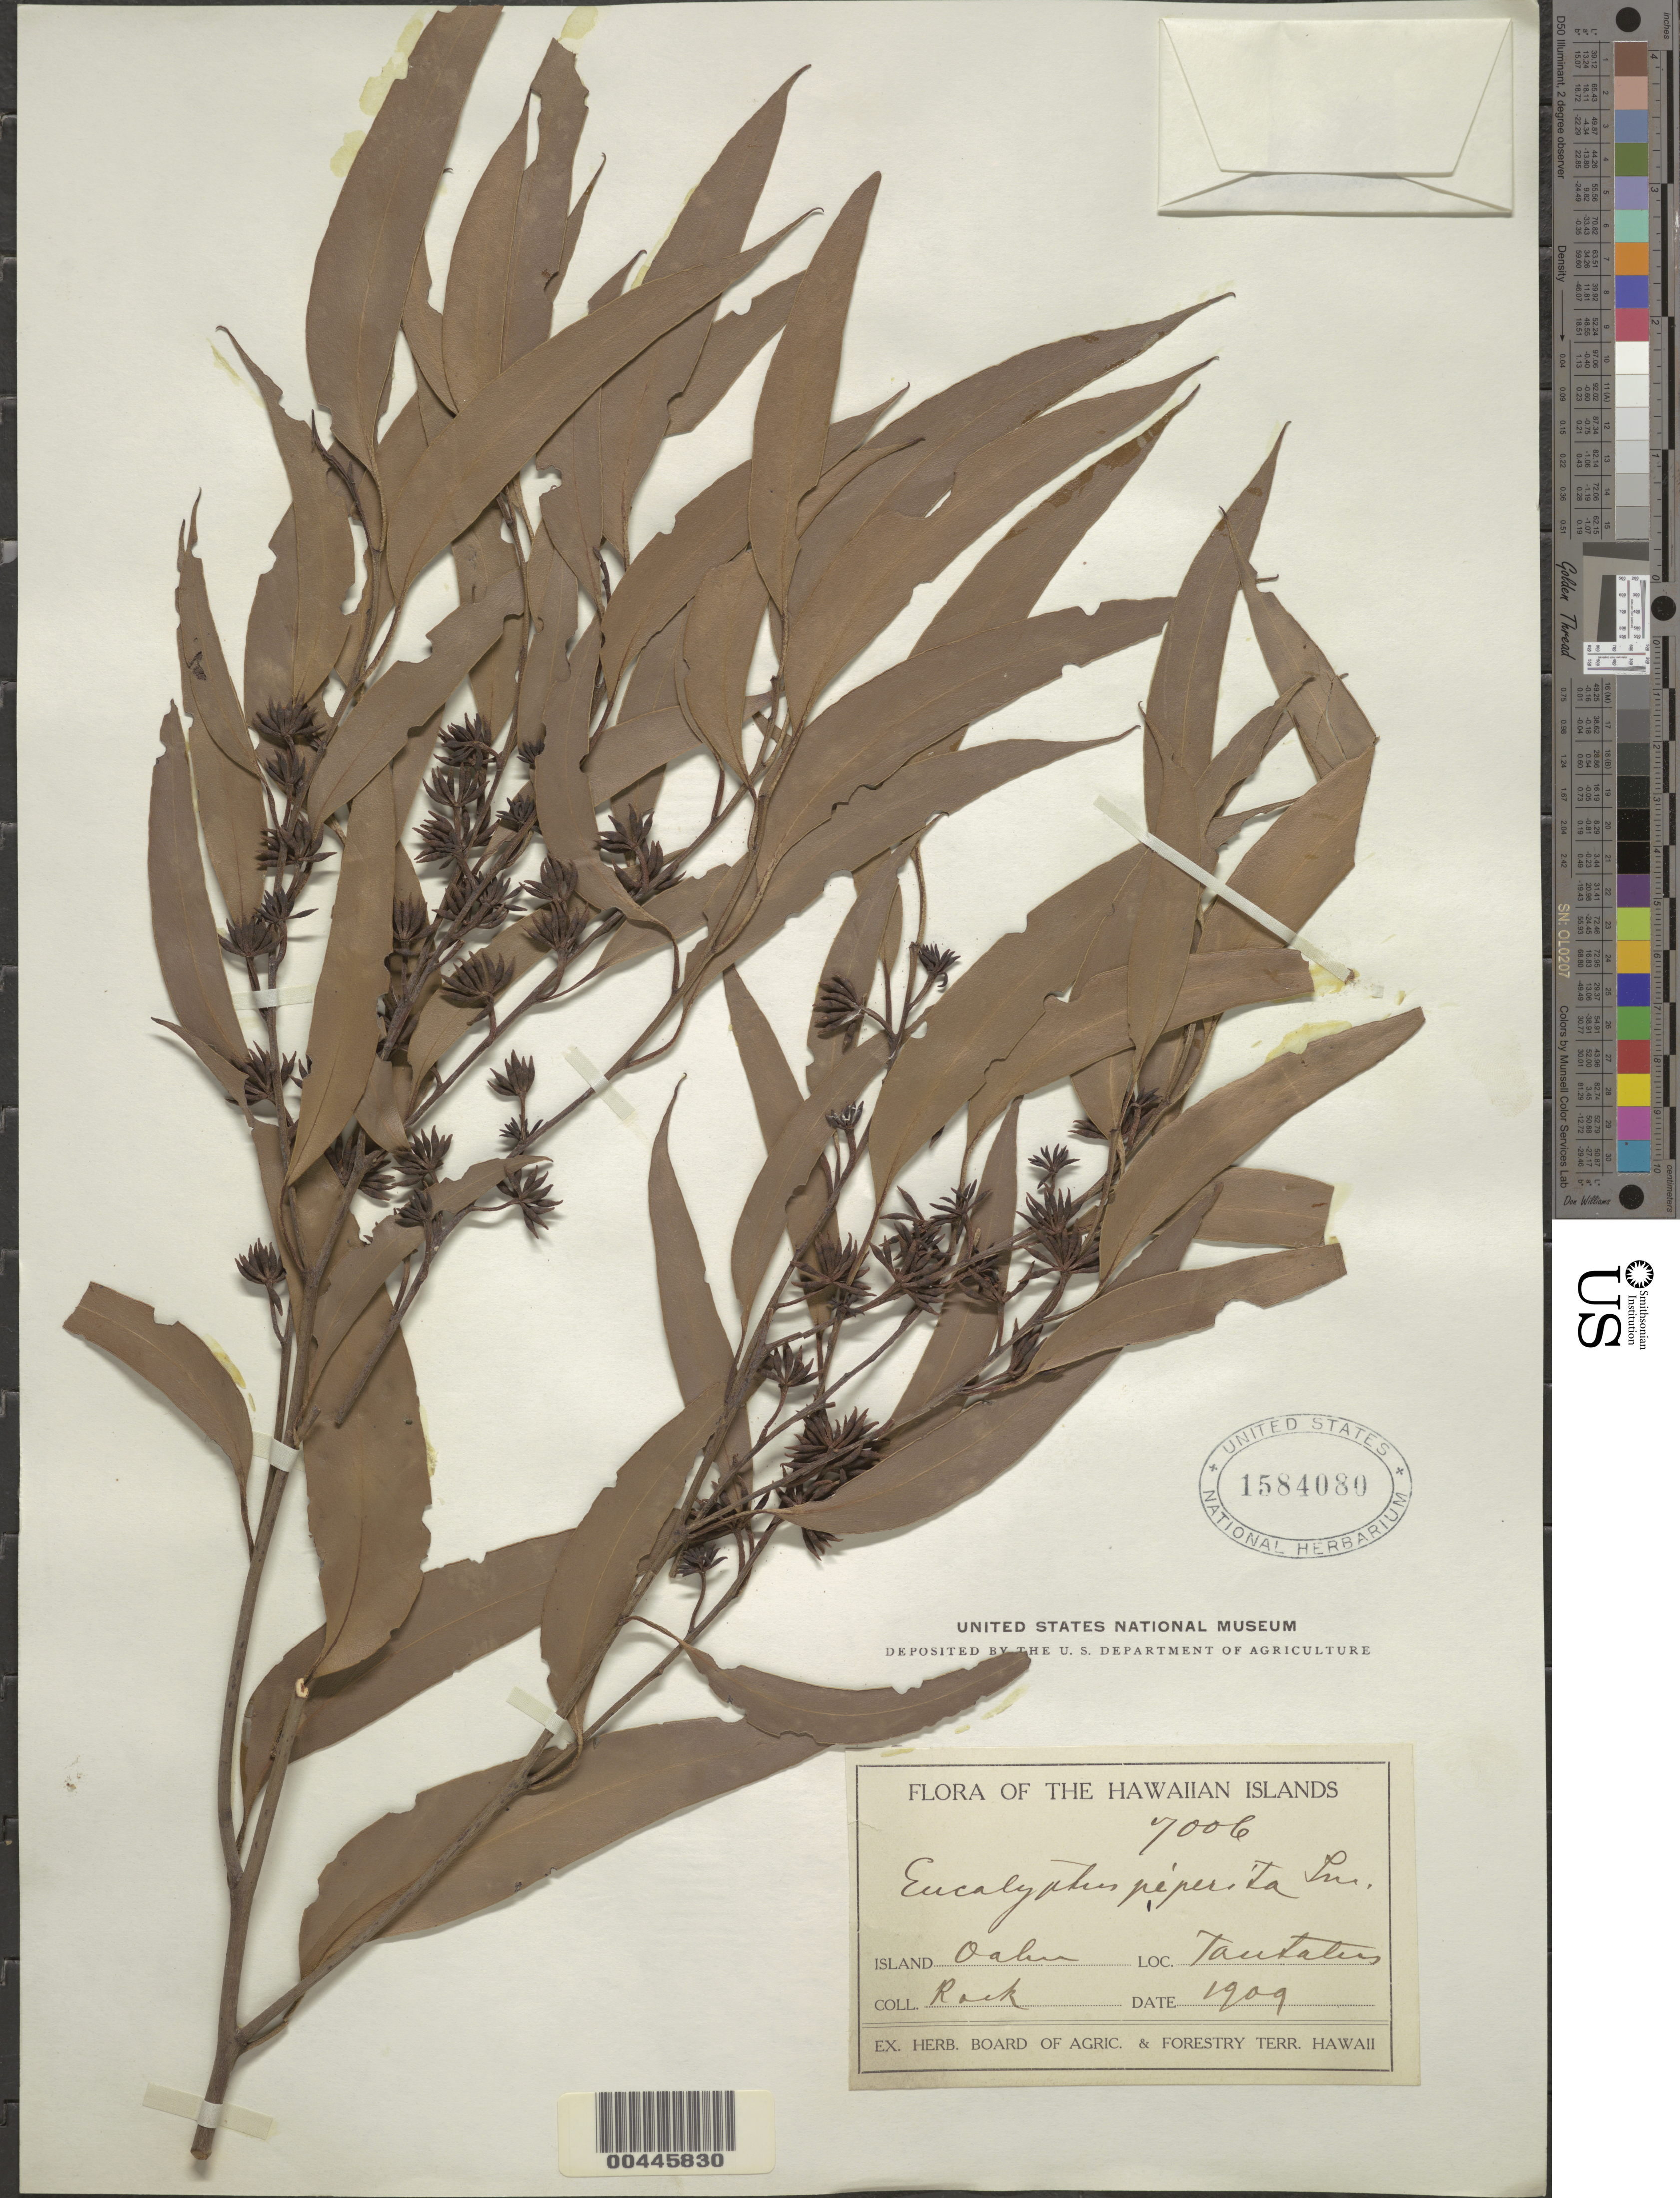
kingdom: Plantae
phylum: Tracheophyta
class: Magnoliopsida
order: Myrtales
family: Myrtaceae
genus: Eucalyptus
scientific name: Eucalyptus piperita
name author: J. White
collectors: J. F. Rock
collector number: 7006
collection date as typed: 1909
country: United States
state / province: Hawaii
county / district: Honolulu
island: Oahu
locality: Tantalus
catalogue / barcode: US 1584080